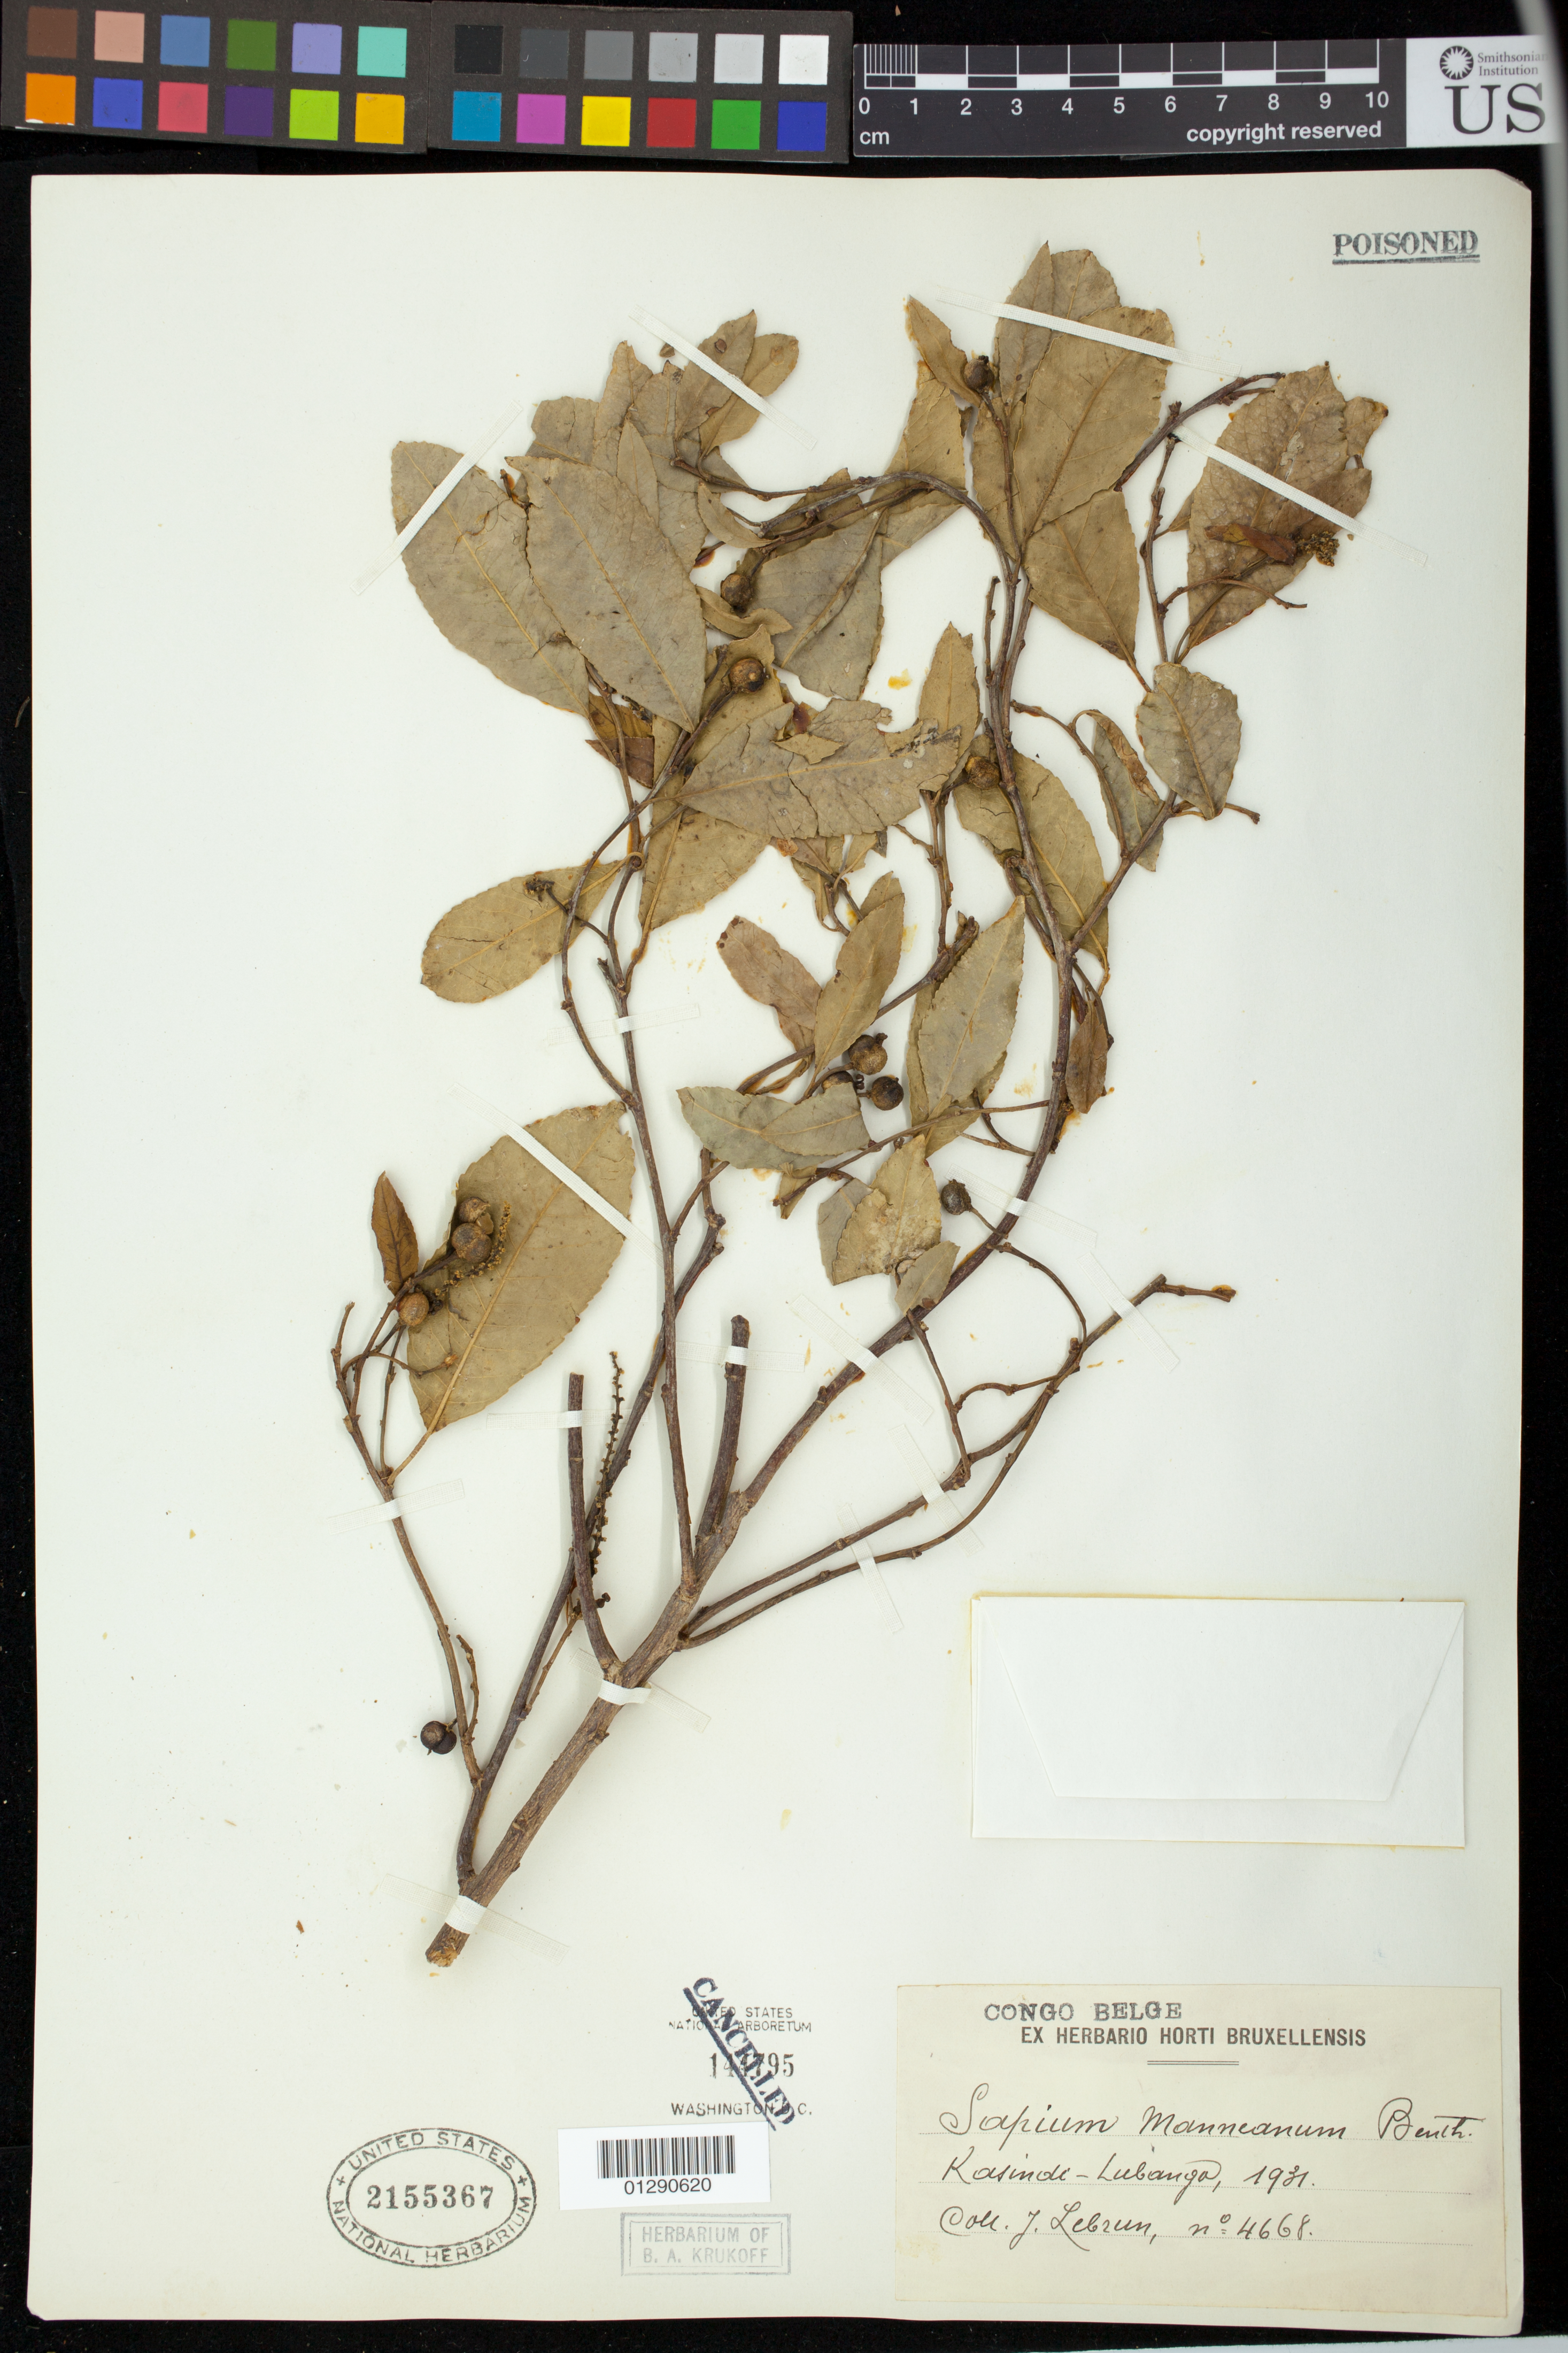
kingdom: Plantae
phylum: Tracheophyta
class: Magnoliopsida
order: Malpighiales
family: Euphorbiaceae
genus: Sapium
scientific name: Sapium mannianum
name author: Hiern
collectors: J. A. Lebrun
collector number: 4668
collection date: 1931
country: Congo, Democratic Republic of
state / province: Haut-Katanga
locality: Kasinde Lubanga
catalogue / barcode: US 2155367